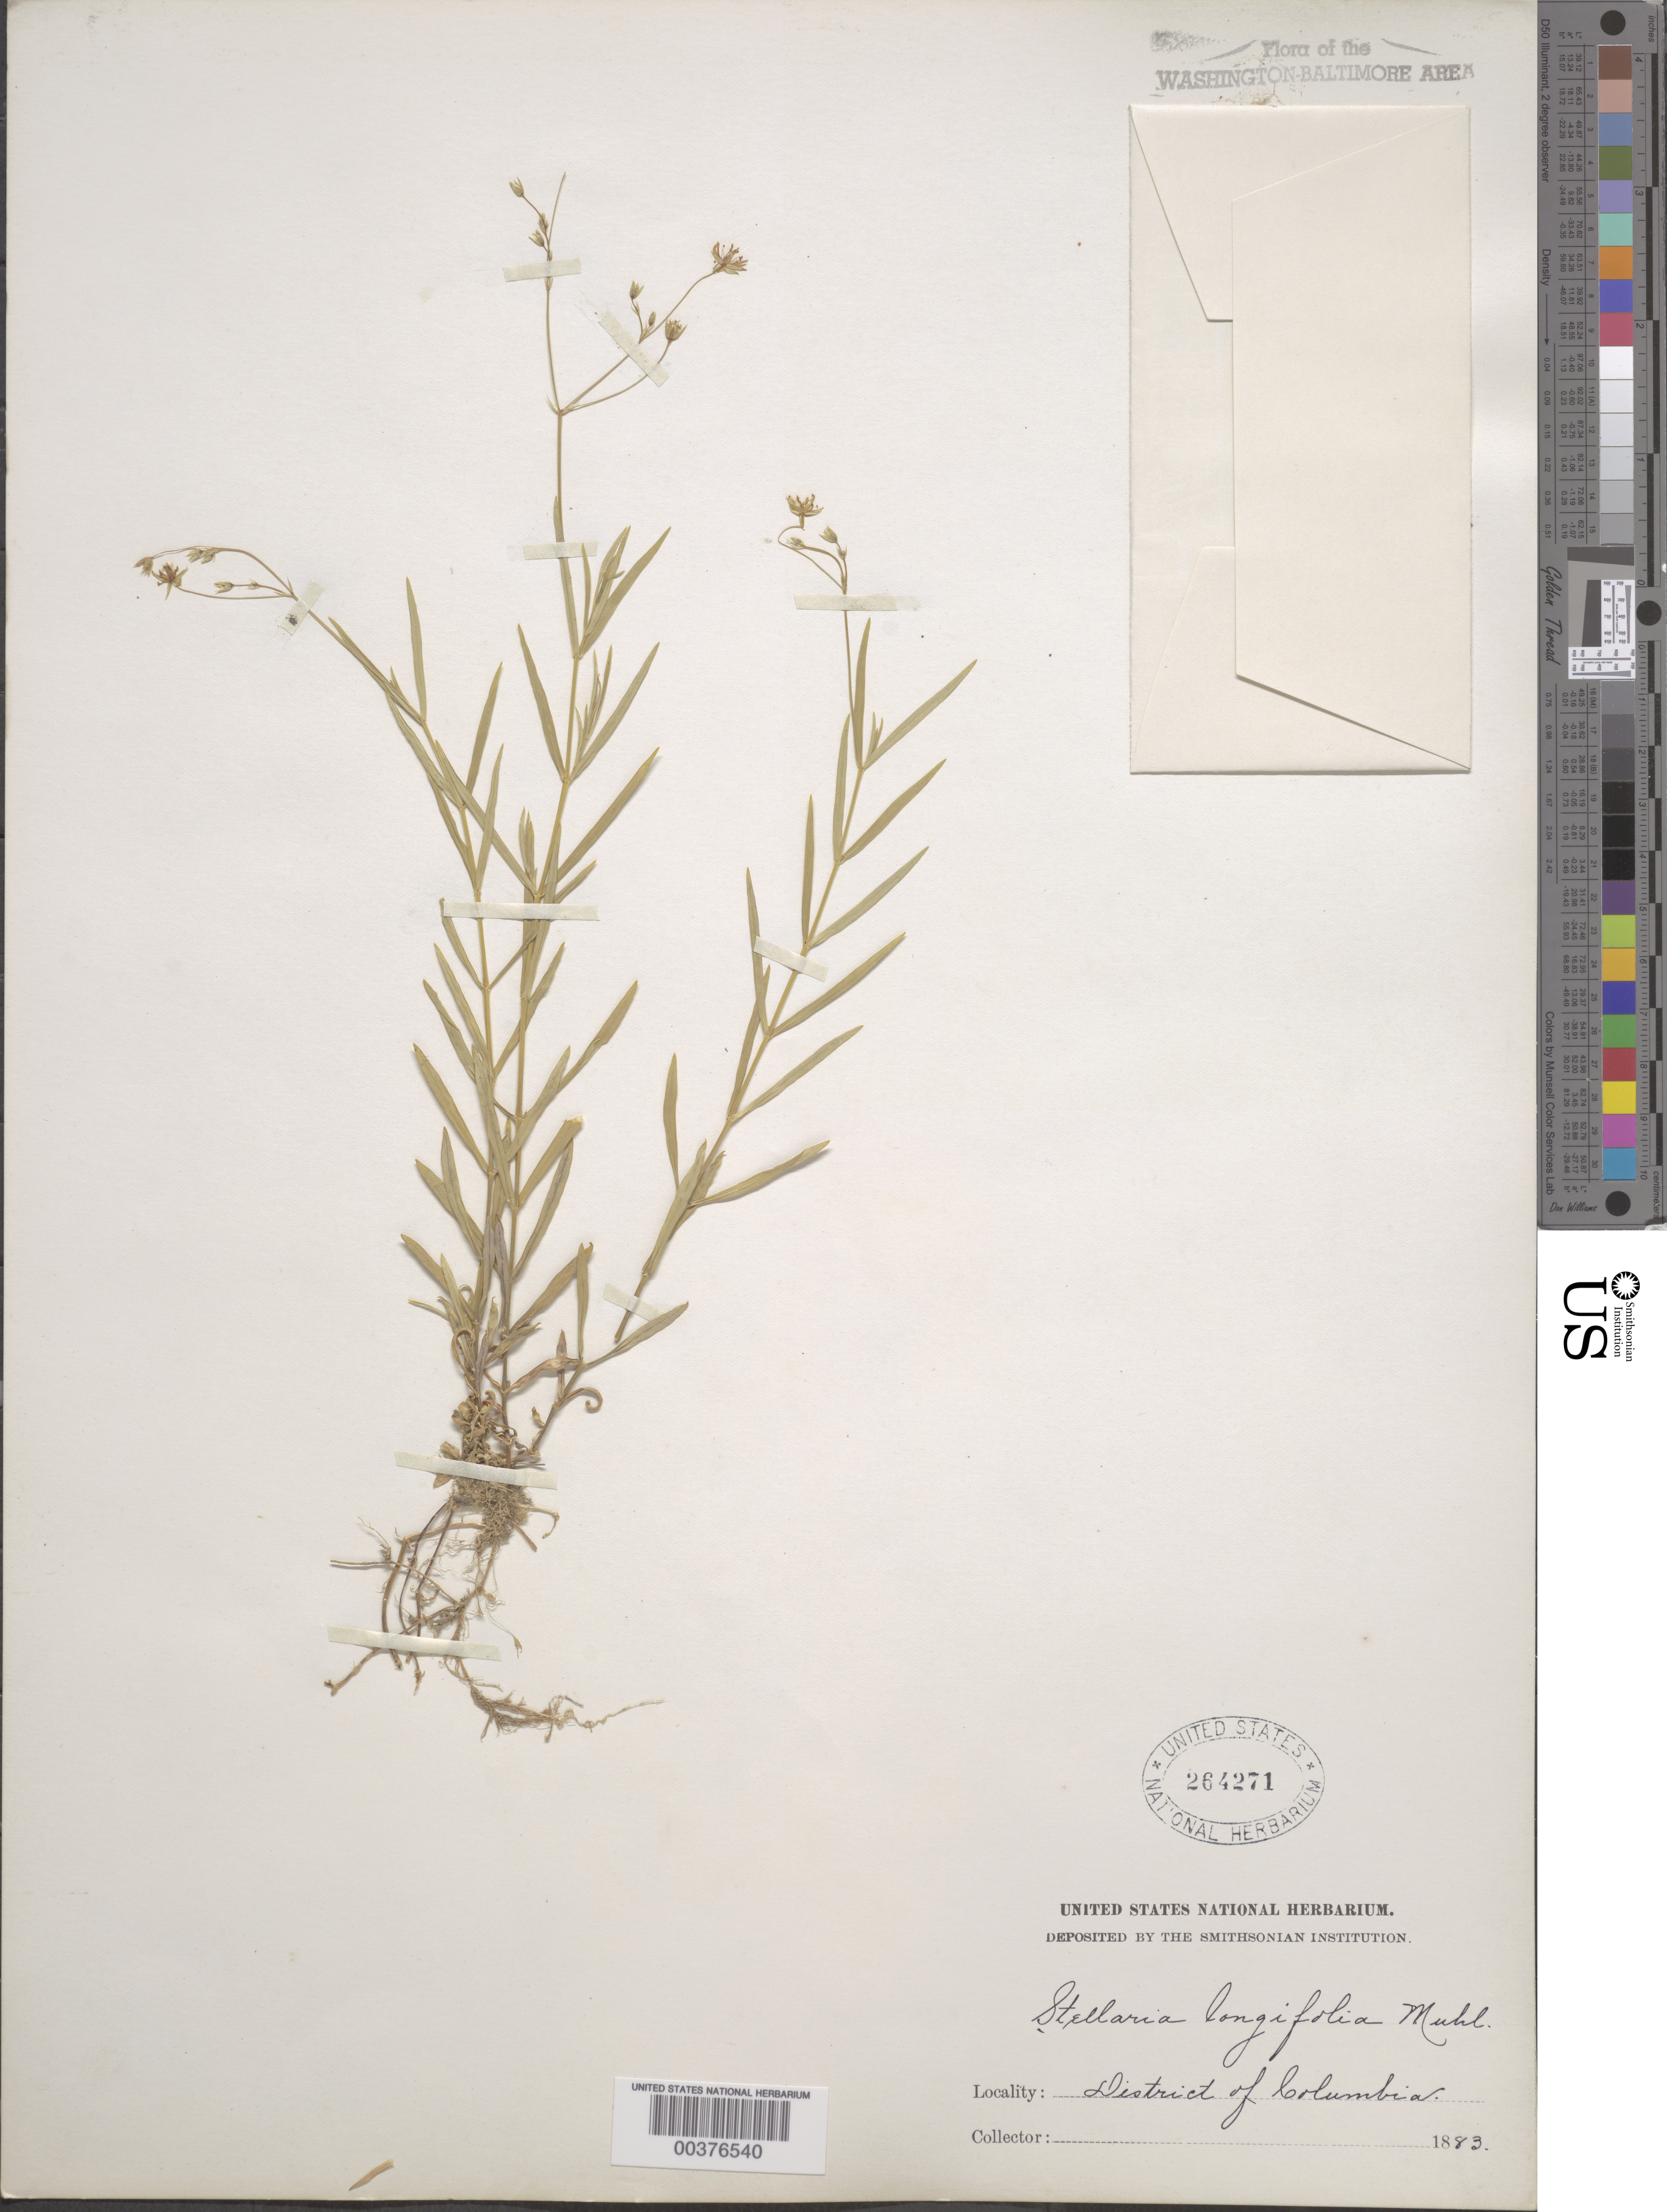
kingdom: Plantae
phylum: Tracheophyta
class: Magnoliopsida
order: Caryophyllales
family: Caryophyllaceae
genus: Stellaria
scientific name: Stellaria longifolia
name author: Muhl. ex Willd.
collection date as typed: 1883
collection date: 1883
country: United States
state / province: District of Columbia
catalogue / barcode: US 264271